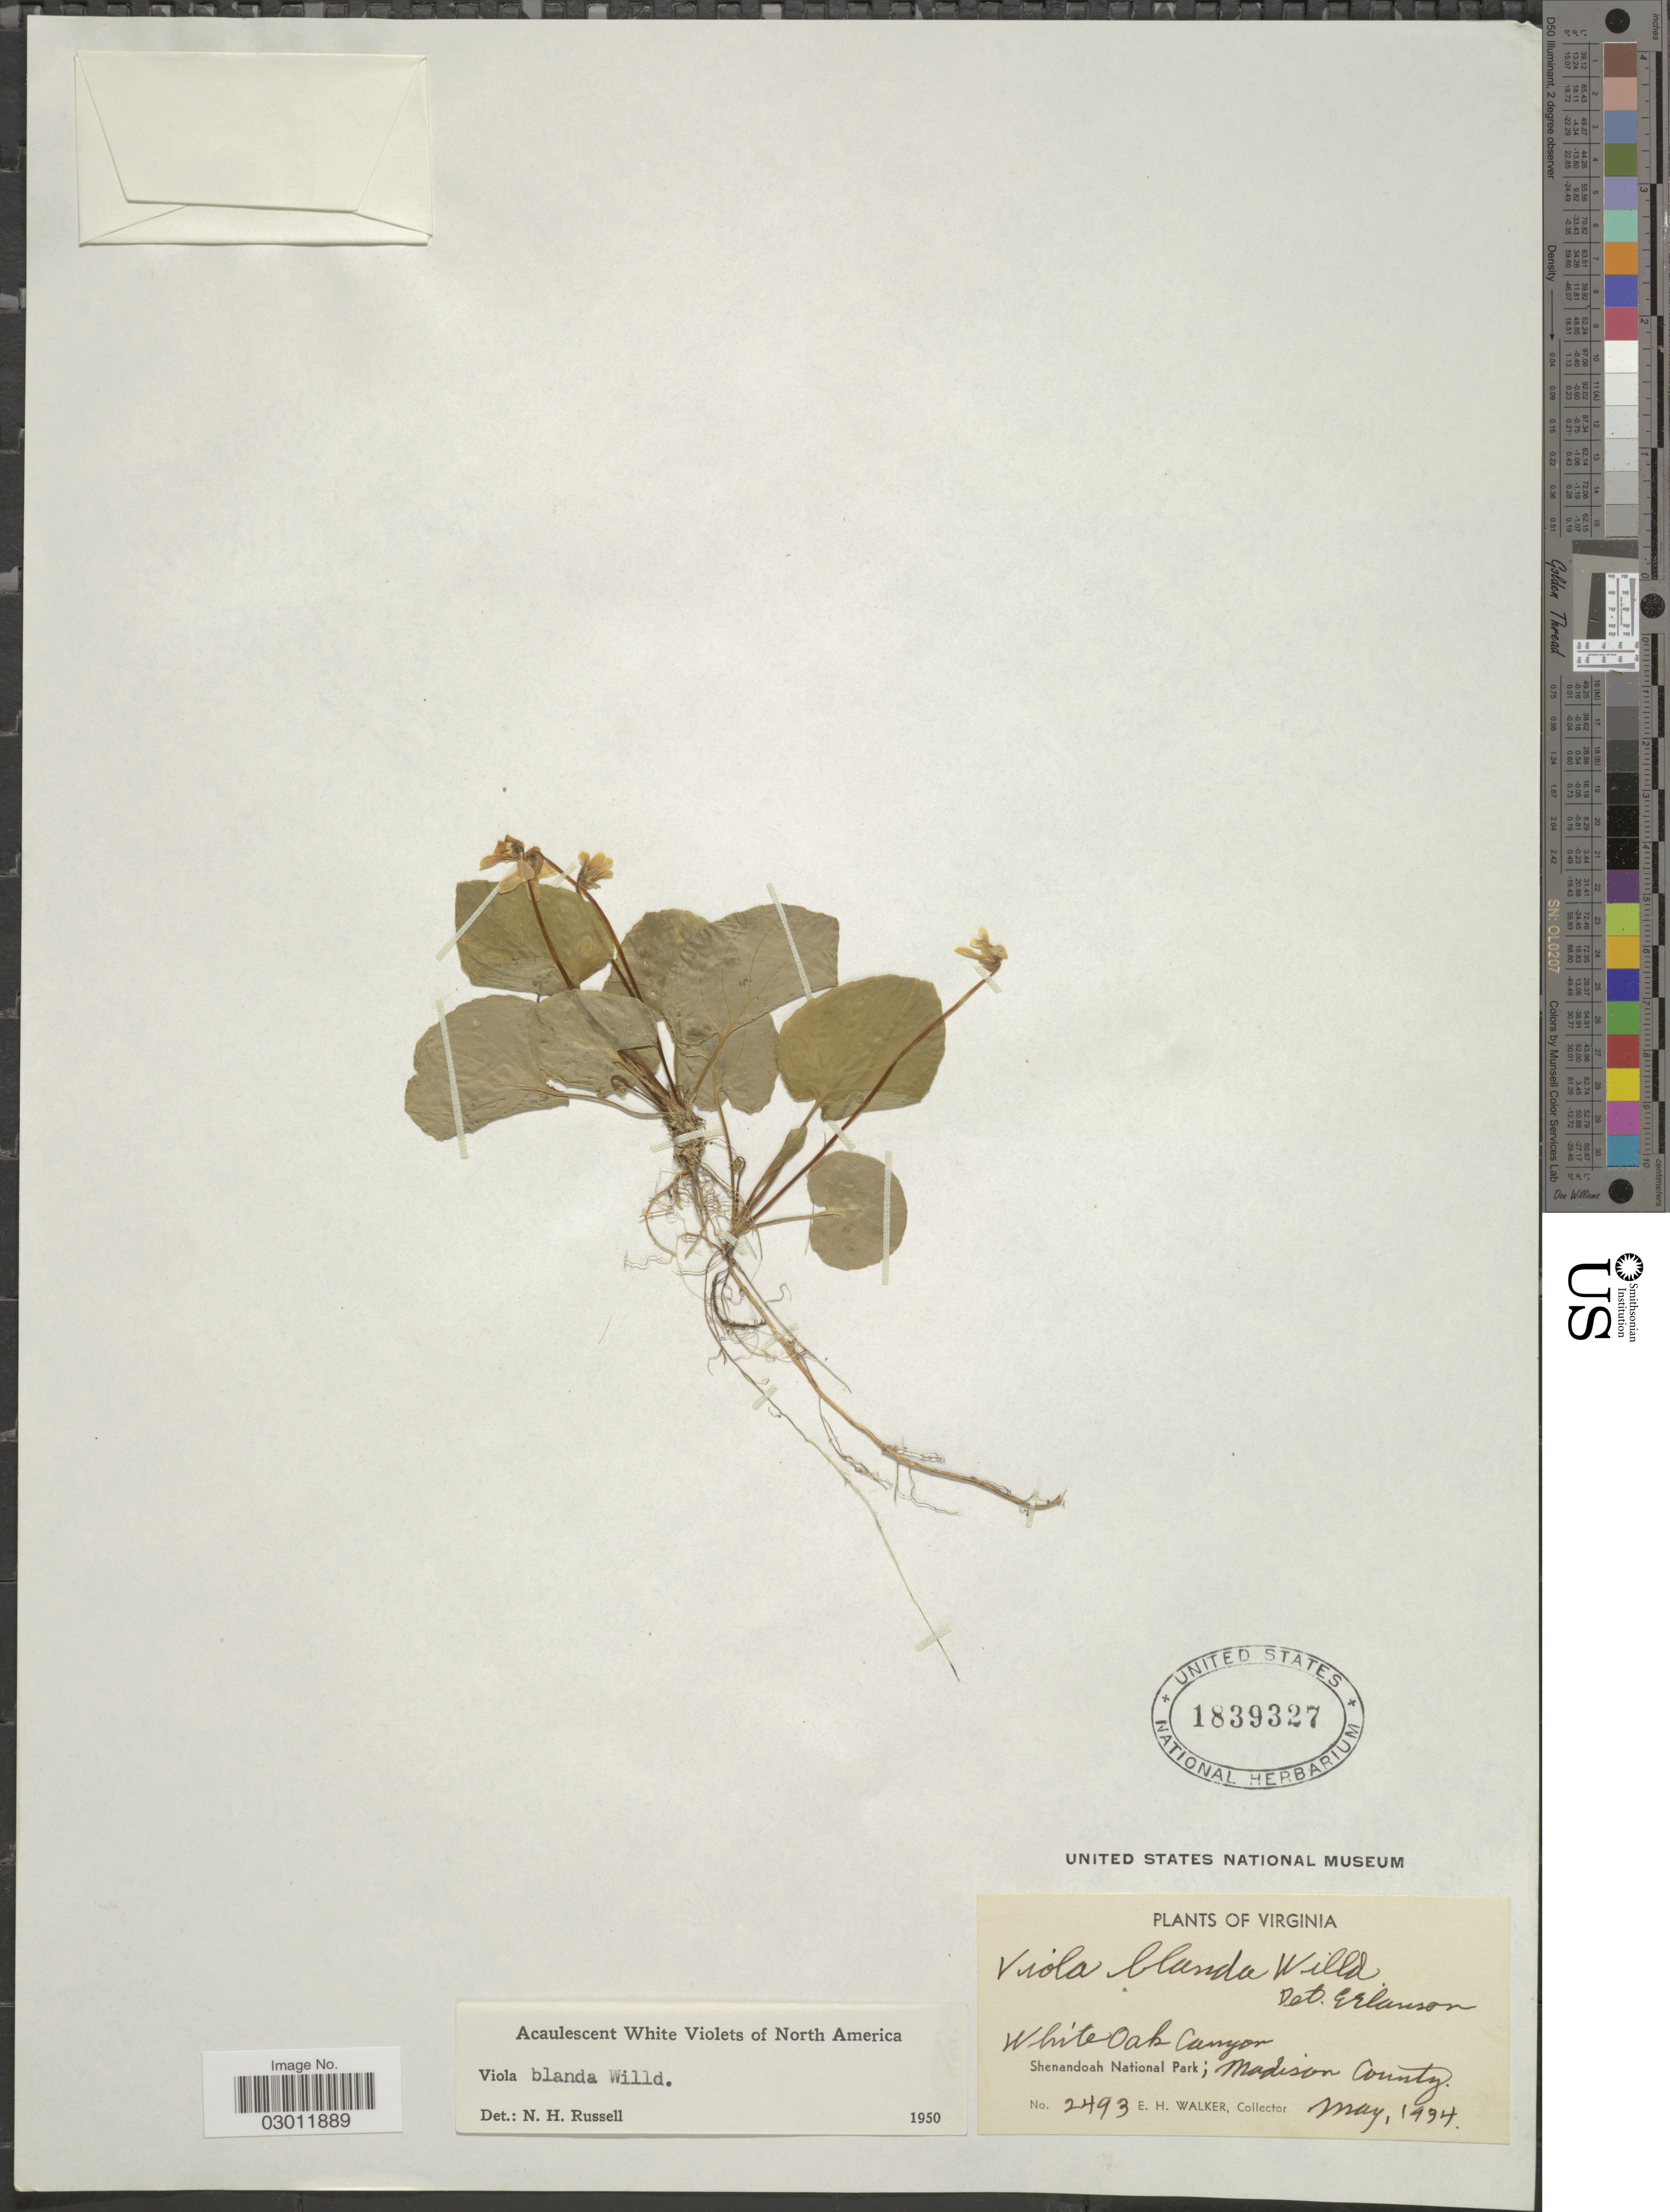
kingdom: Plantae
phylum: Tracheophyta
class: Magnoliopsida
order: Malpighiales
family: Violaceae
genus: Viola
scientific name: Viola blanda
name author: Willd.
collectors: E. H. Walker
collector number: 2493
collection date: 1934-05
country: United States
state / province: Virginia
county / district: Madison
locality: White Oak Canyon. Shenandoah National Park; Madison County.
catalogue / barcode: US 1839327